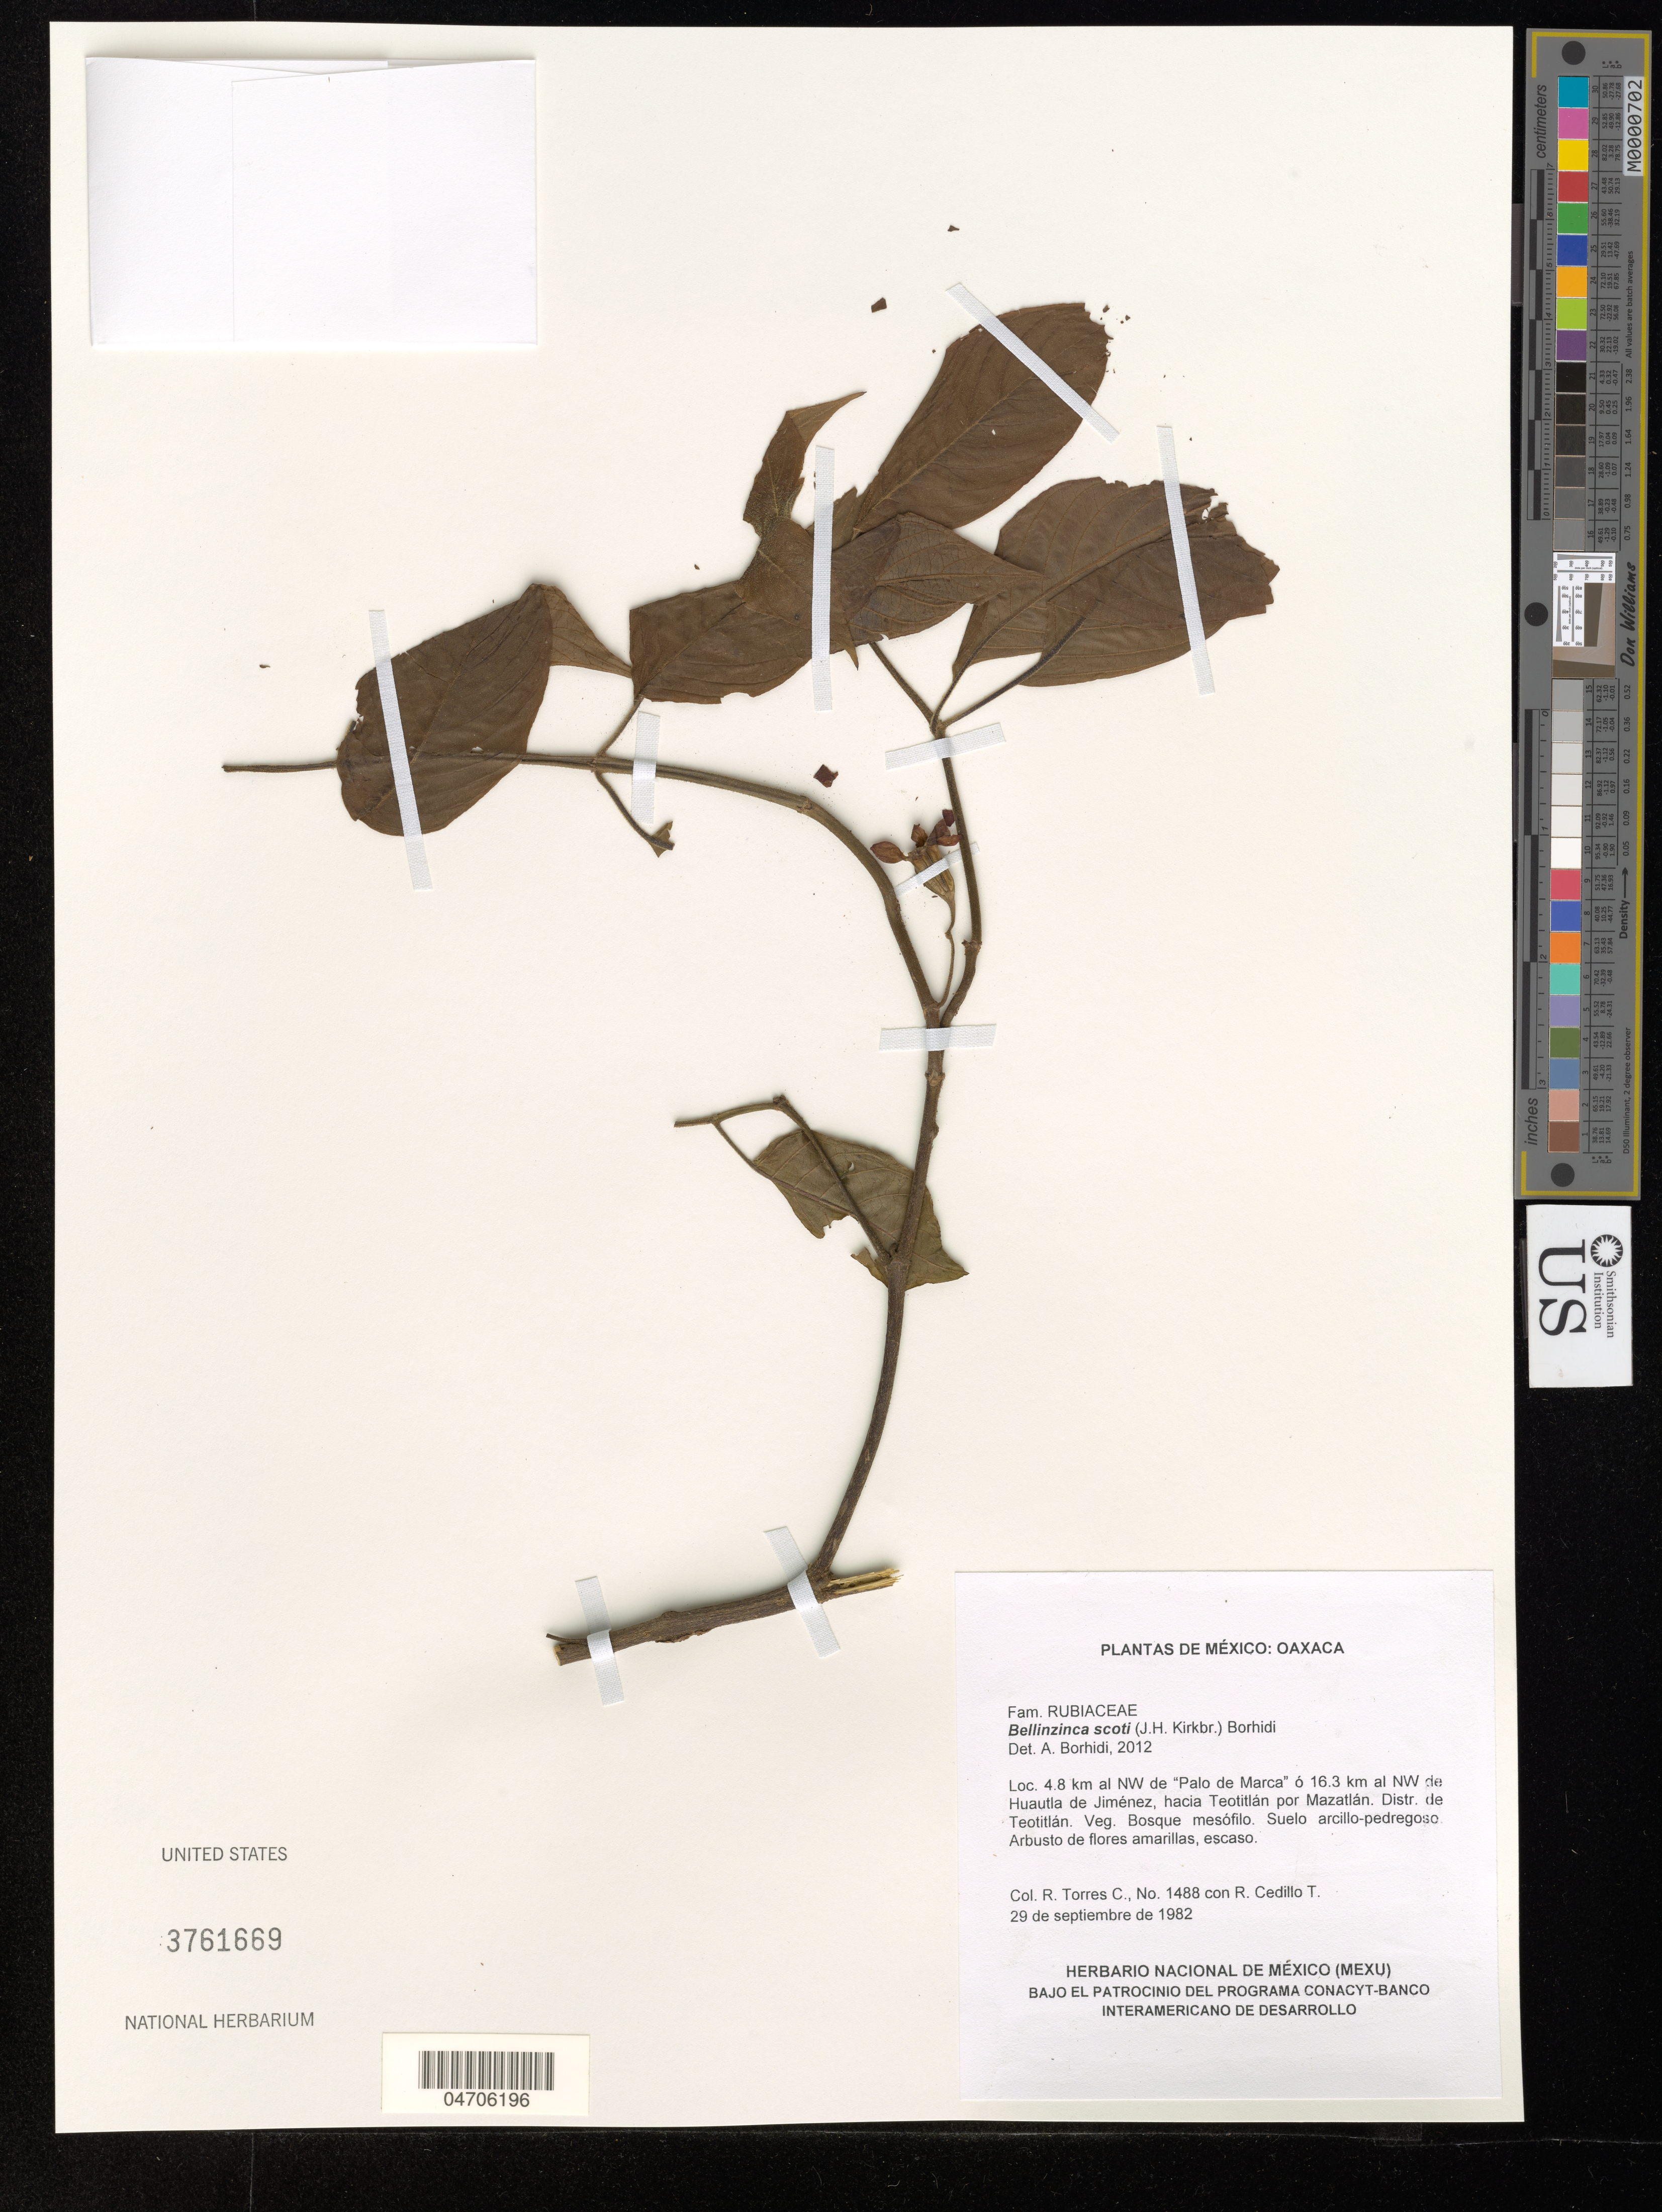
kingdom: Plantae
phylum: Tracheophyta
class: Magnoliopsida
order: Gentianales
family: Rubiaceae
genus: Bellizinca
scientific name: Bellizinca scoti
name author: (J.H. Kirkbr.) Borhidi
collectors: R. Torres C. & R. Cedillo T.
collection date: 1982-09-29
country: Mexico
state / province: Oaxaca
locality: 4.8 km al NW de "Palo de Marca", o 16.3 km al NW de Huautla Jimenez, hacia Teotitlan por Mazatlan.Dist. Teotitlan.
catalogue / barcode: US 3761669